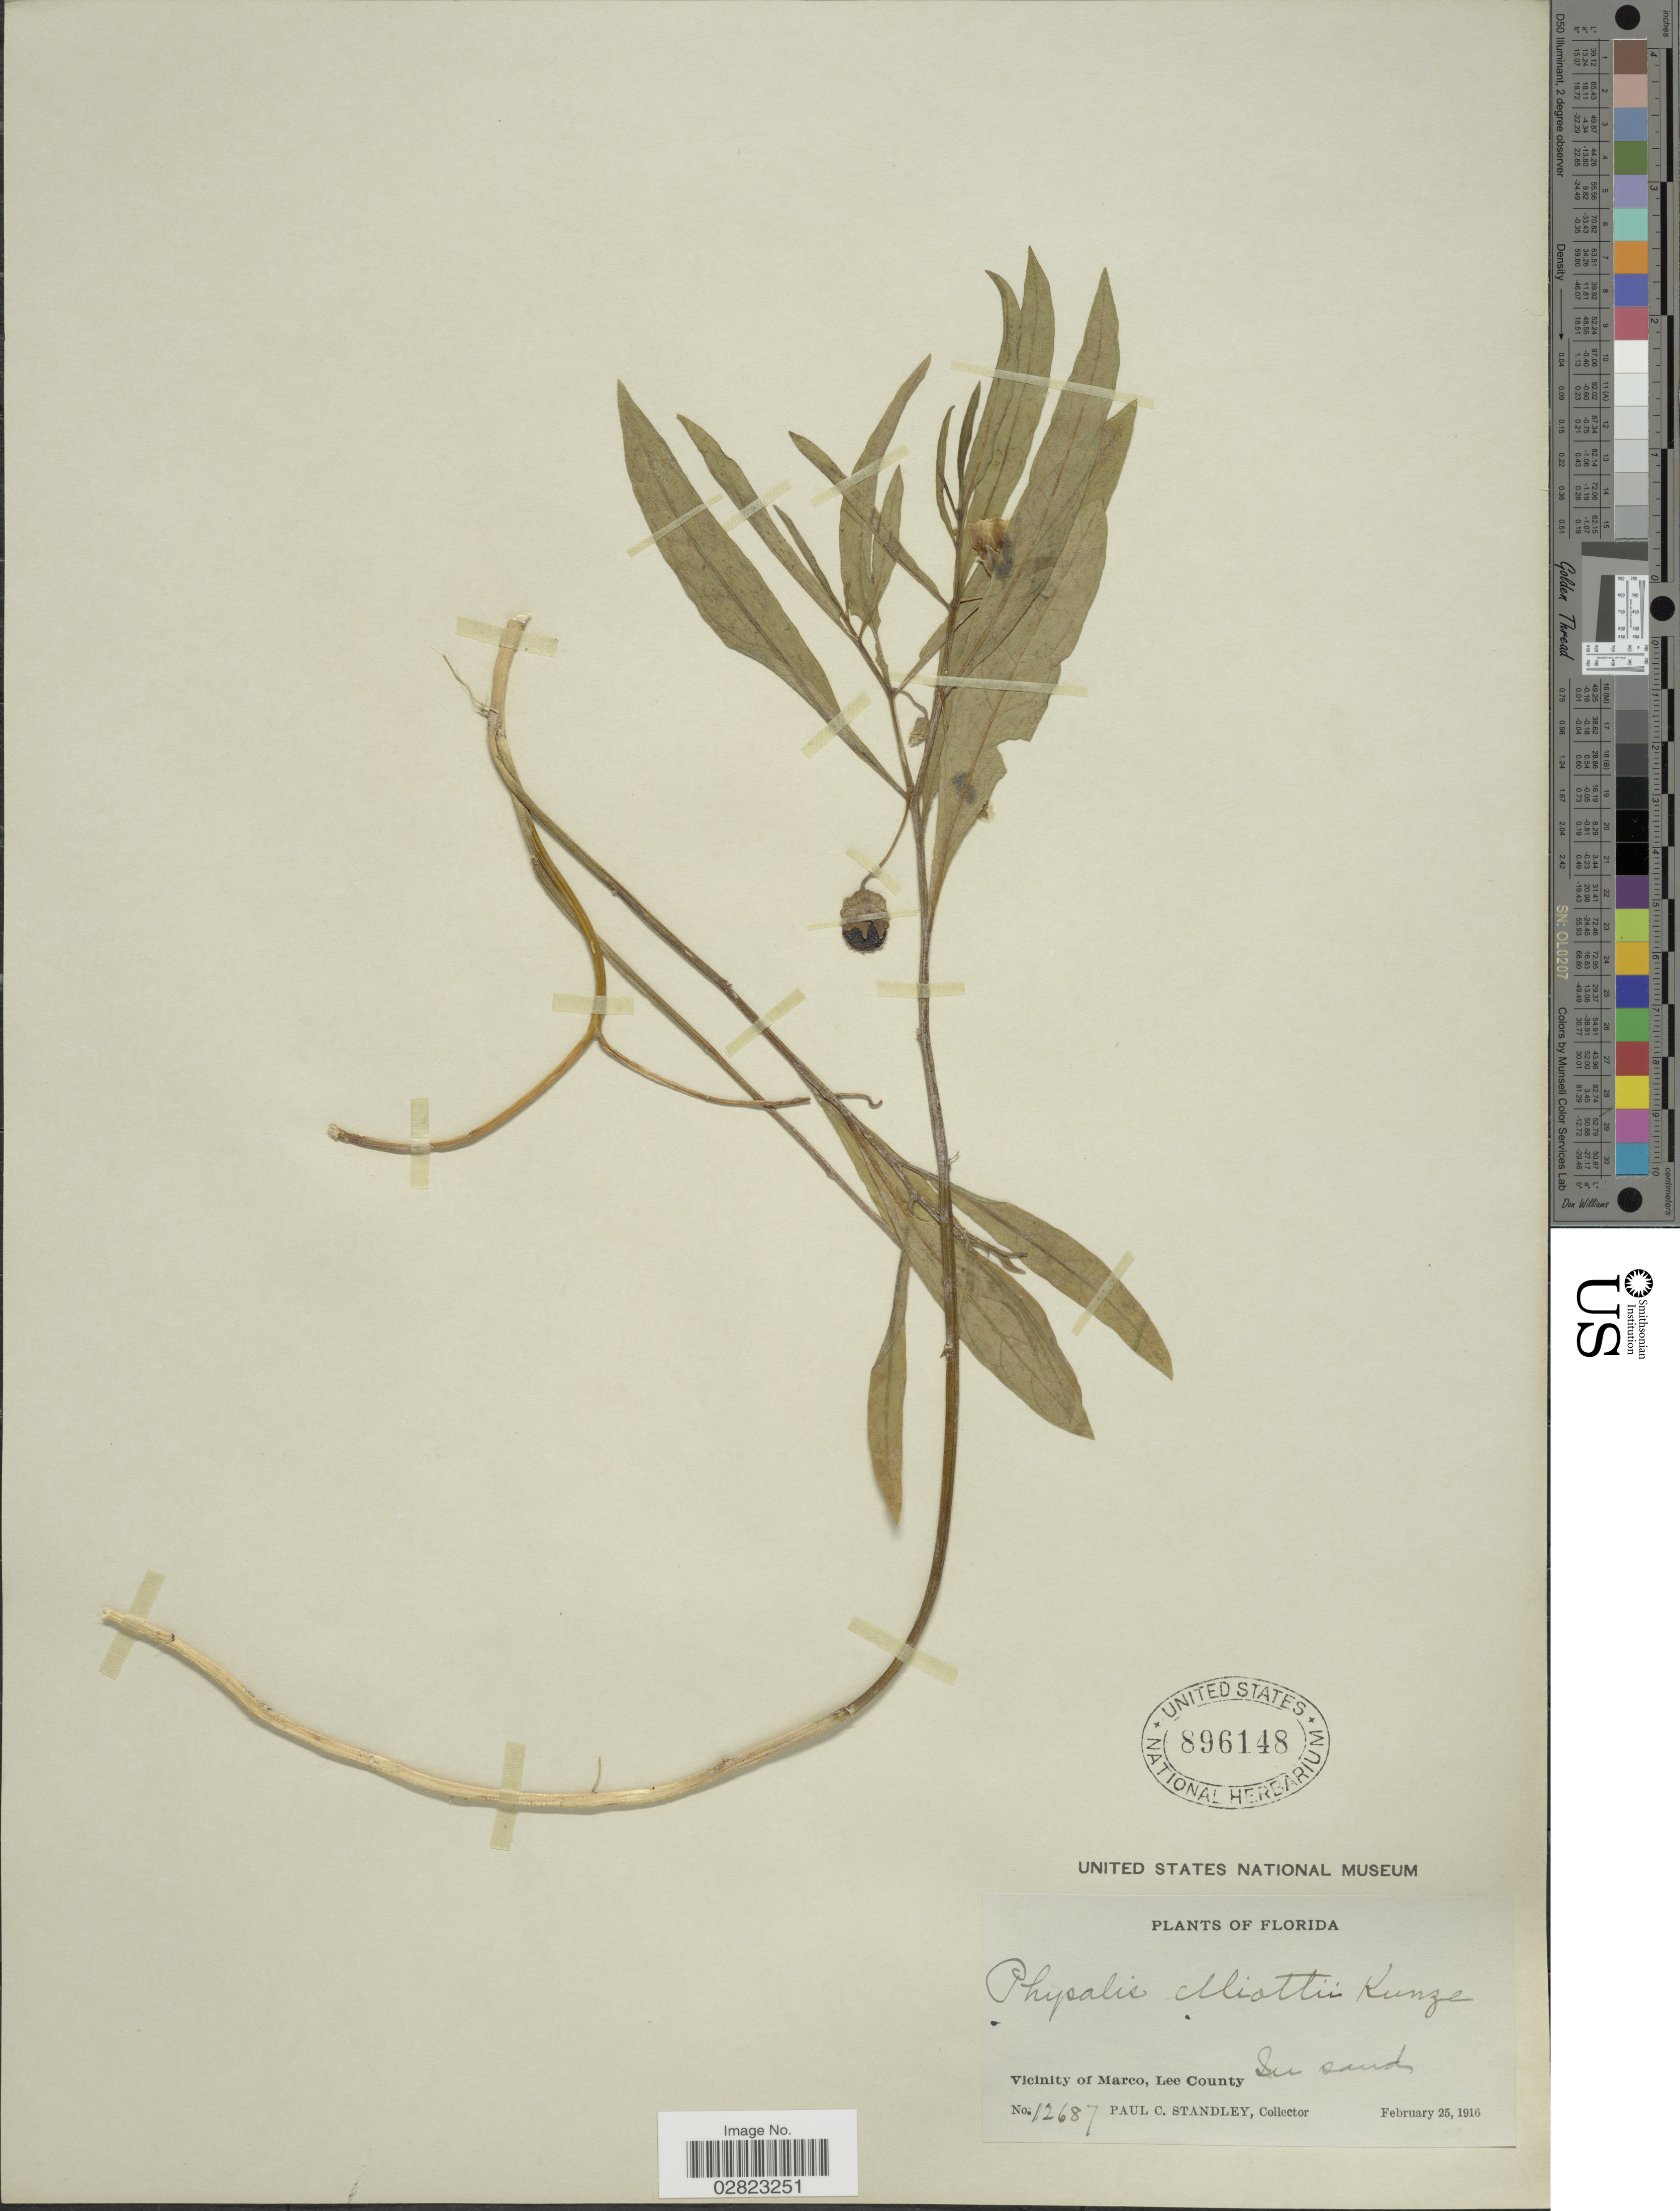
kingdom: Plantae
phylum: Tracheophyta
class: Magnoliopsida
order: Solanales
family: Solanaceae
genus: Physalis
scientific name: Physalis elliottii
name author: Kunze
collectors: P. C. Standley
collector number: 12687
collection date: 1916-02-25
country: United States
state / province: Florida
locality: Vicinity of Marco, Lee County.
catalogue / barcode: US 896148